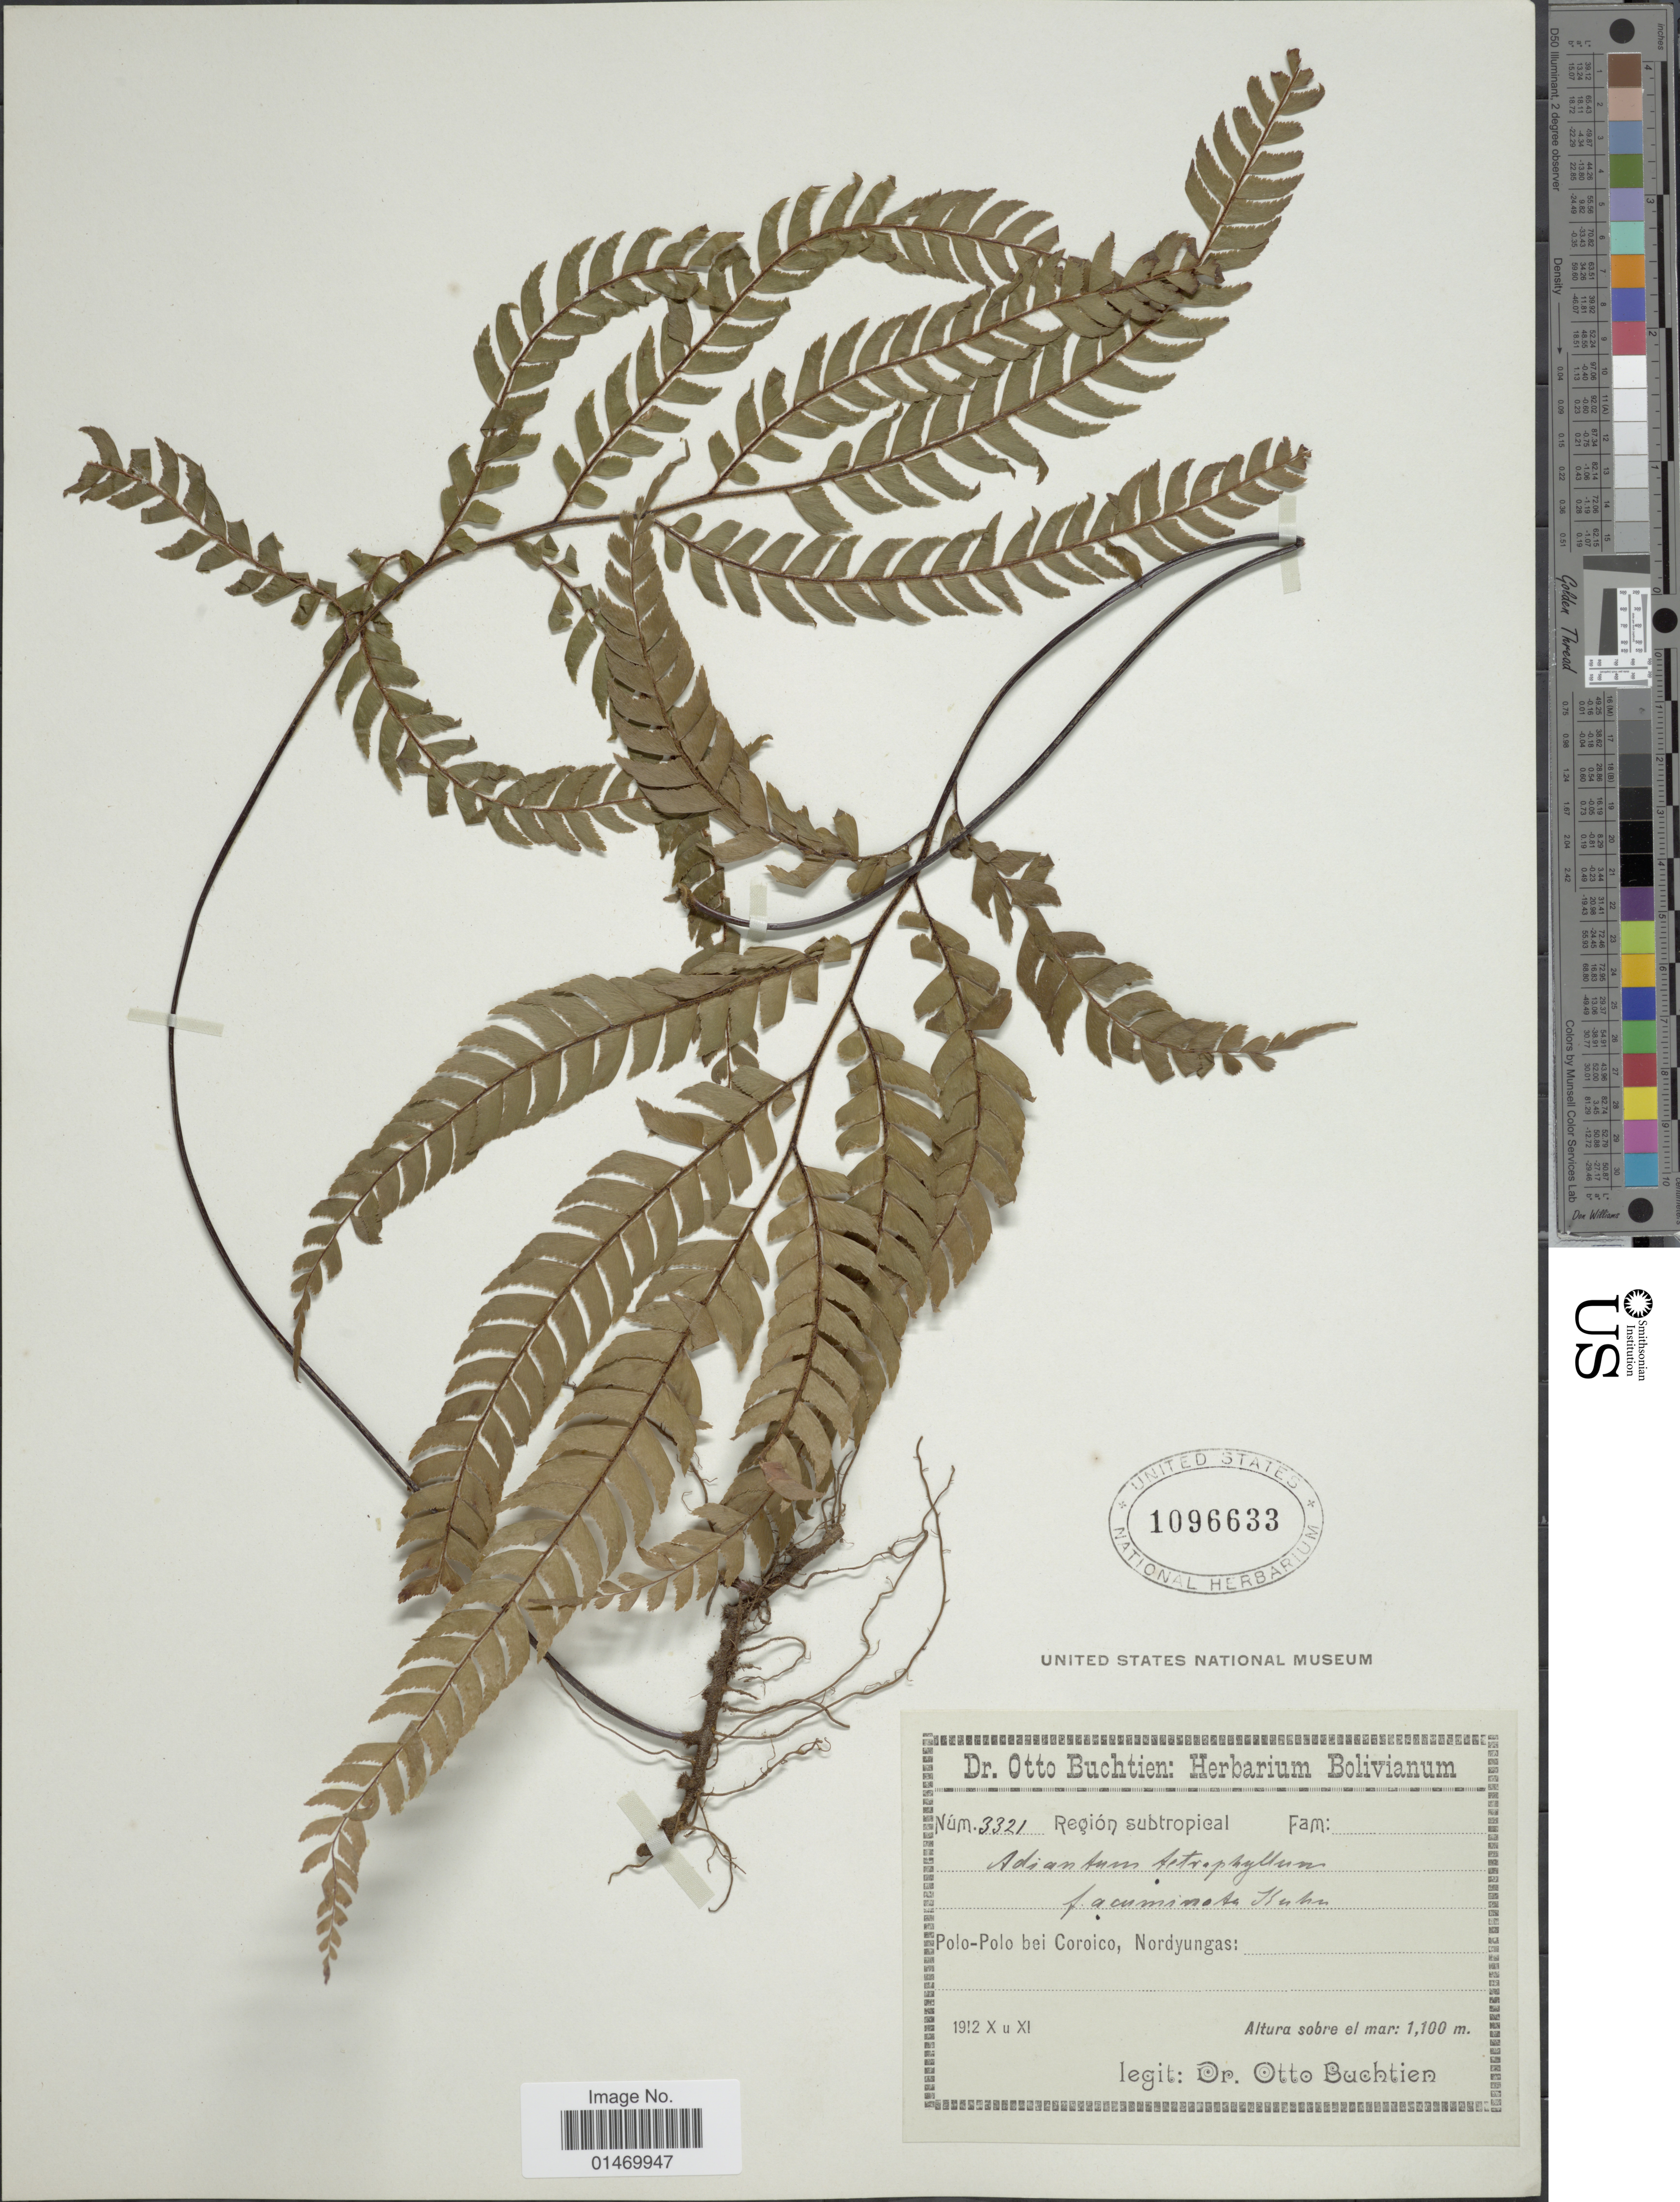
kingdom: Plantae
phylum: Tracheophyta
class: Polypodiopsida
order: Polypodiales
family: Pteridaceae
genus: Adiantum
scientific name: Adiantum cajennense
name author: Willd. ex Klotzsch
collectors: O. Buchtien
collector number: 3321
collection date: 1912-10/1912-11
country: Bolivia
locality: Bolivia, Polo-Polo bei Coroico, Nordyungas.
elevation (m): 1100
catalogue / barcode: US 1096633